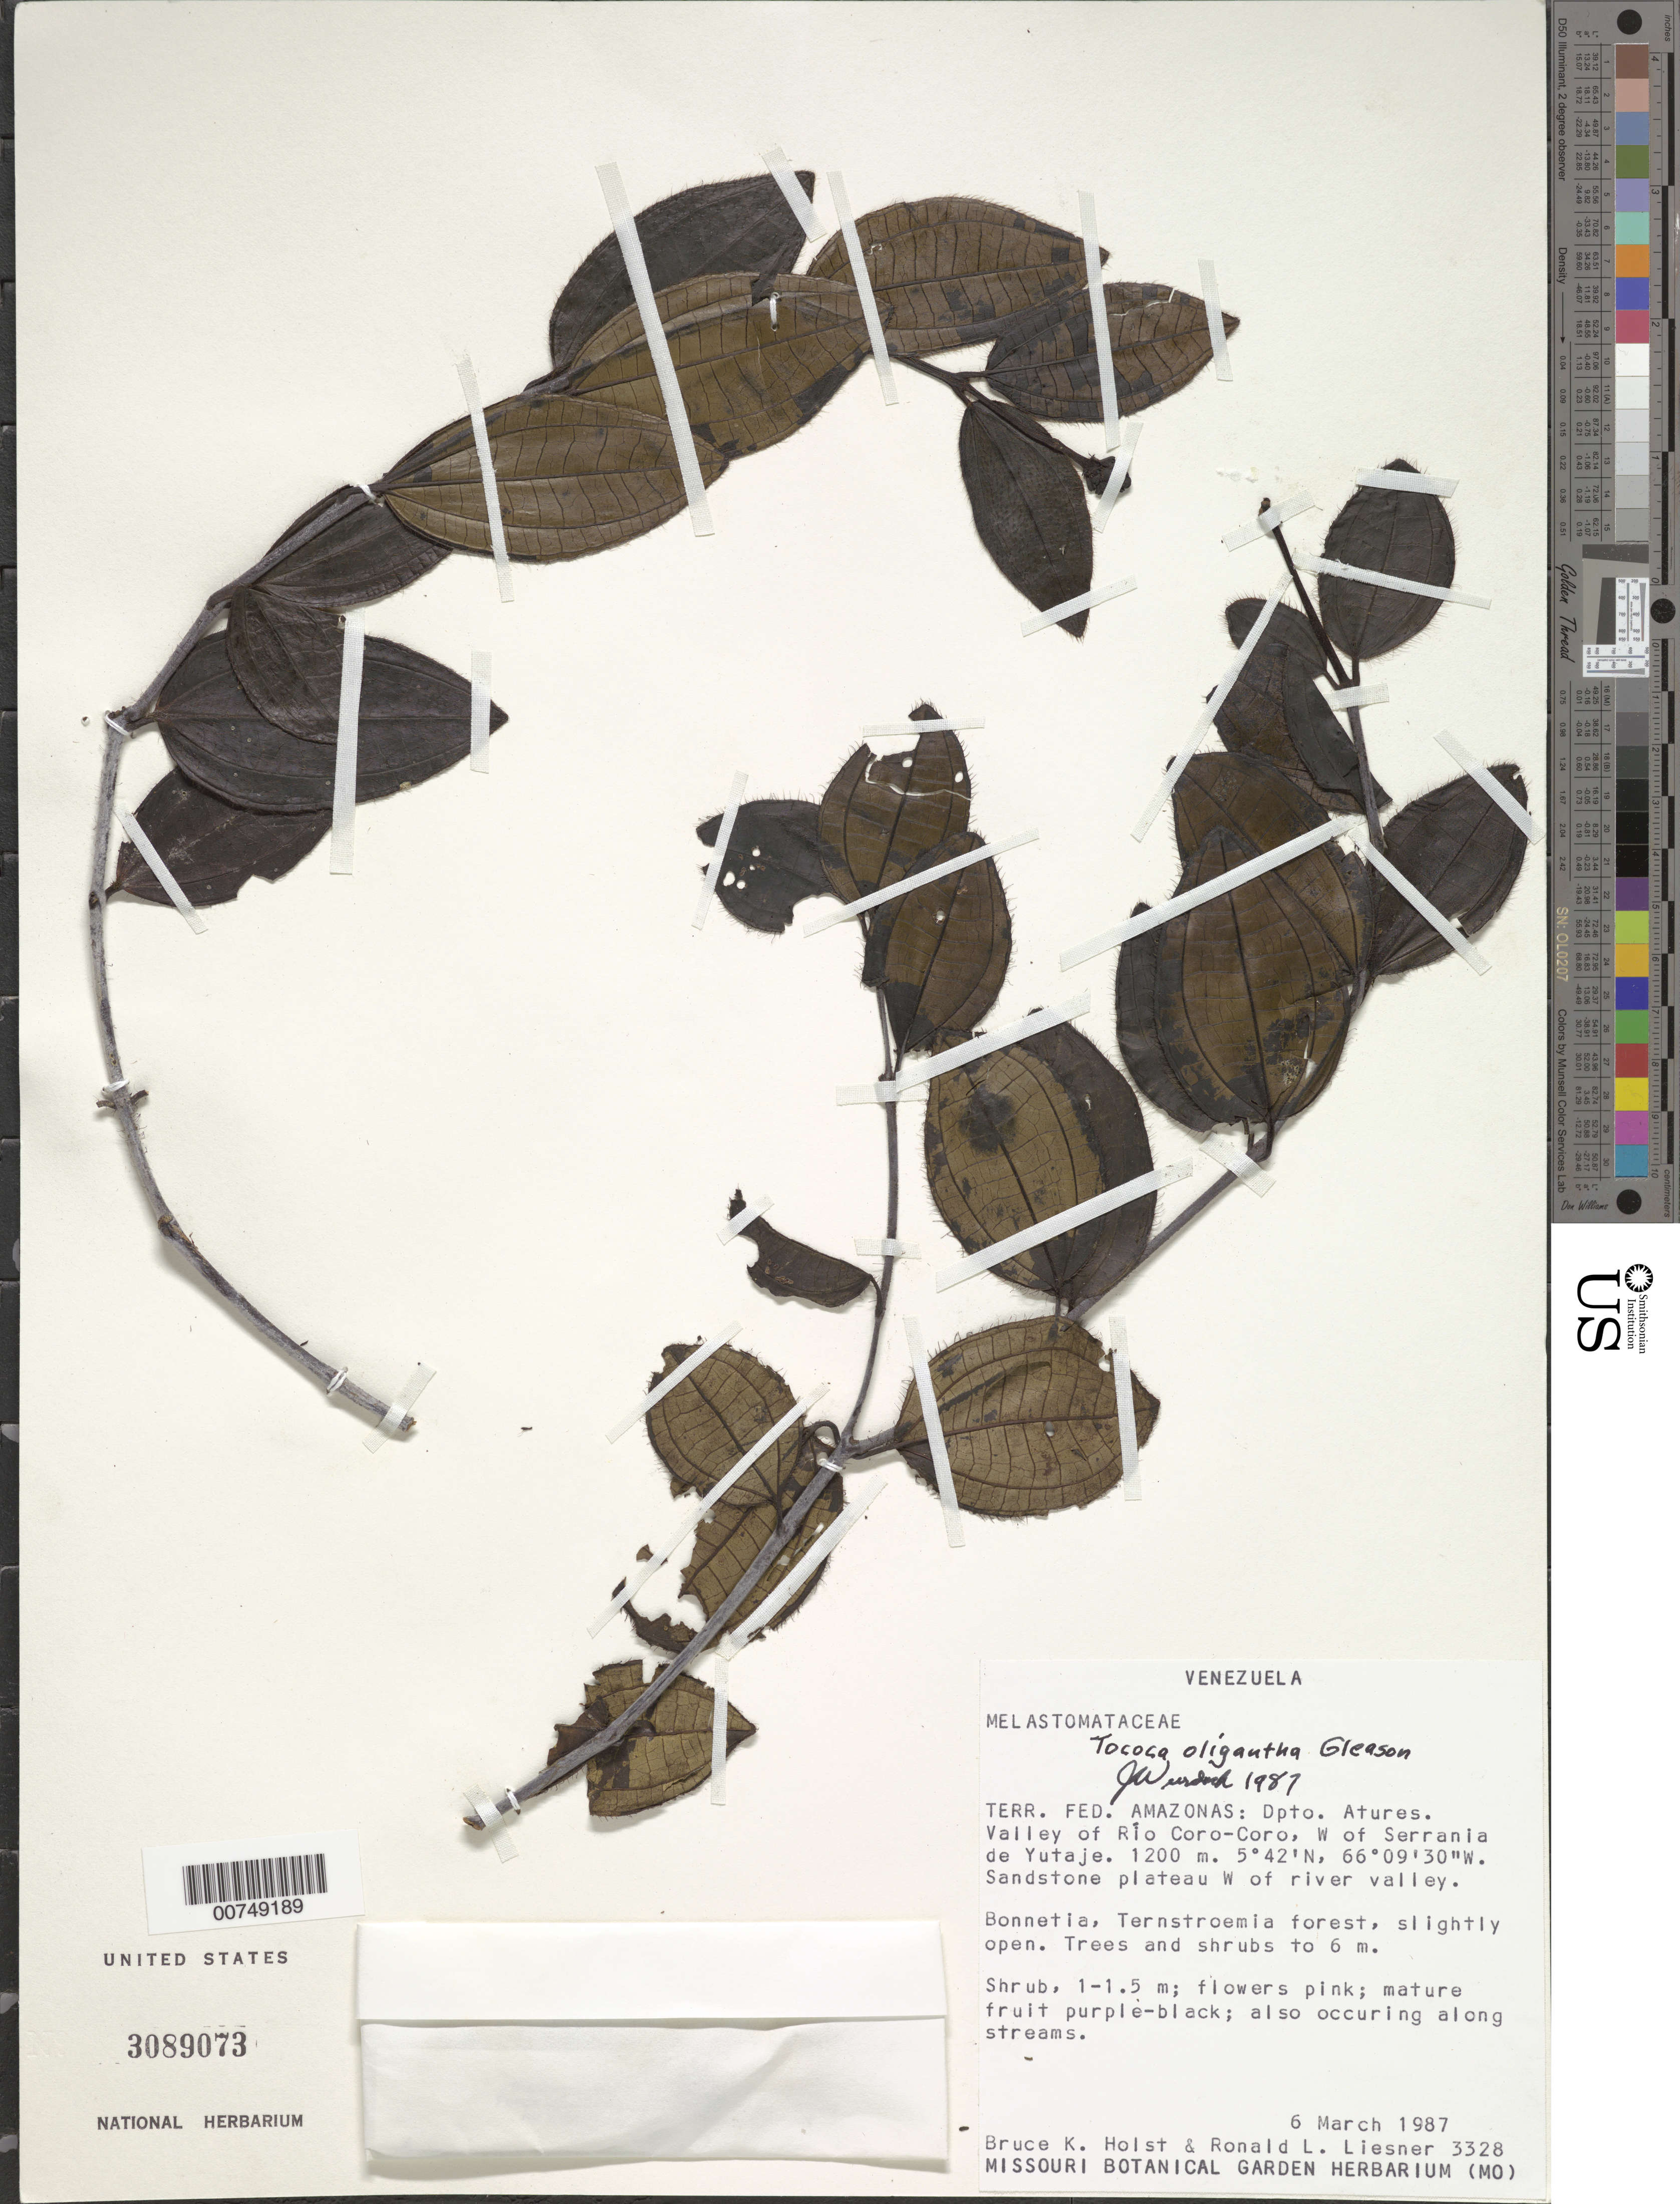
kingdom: Plantae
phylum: Tracheophyta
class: Magnoliopsida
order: Myrtales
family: Melastomataceae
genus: Tococa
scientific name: Tococa oligantha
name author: Gleason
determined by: Wurdack, John J., (US), US (UNITED STATES)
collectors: B. Holst & R. L. Liesner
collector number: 3328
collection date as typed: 6-Mar-87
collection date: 1987-03-06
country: Venezuela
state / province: Amazonas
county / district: Atures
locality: Río Coro-Coro, W of Serrania de Yutajé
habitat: Sandstone plateau W of river valley, Bonnetia, Ternstroemia forest, slightly open. Trees and shrubs to 6 m. Also occuring along streams.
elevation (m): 1200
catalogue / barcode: US 3089073